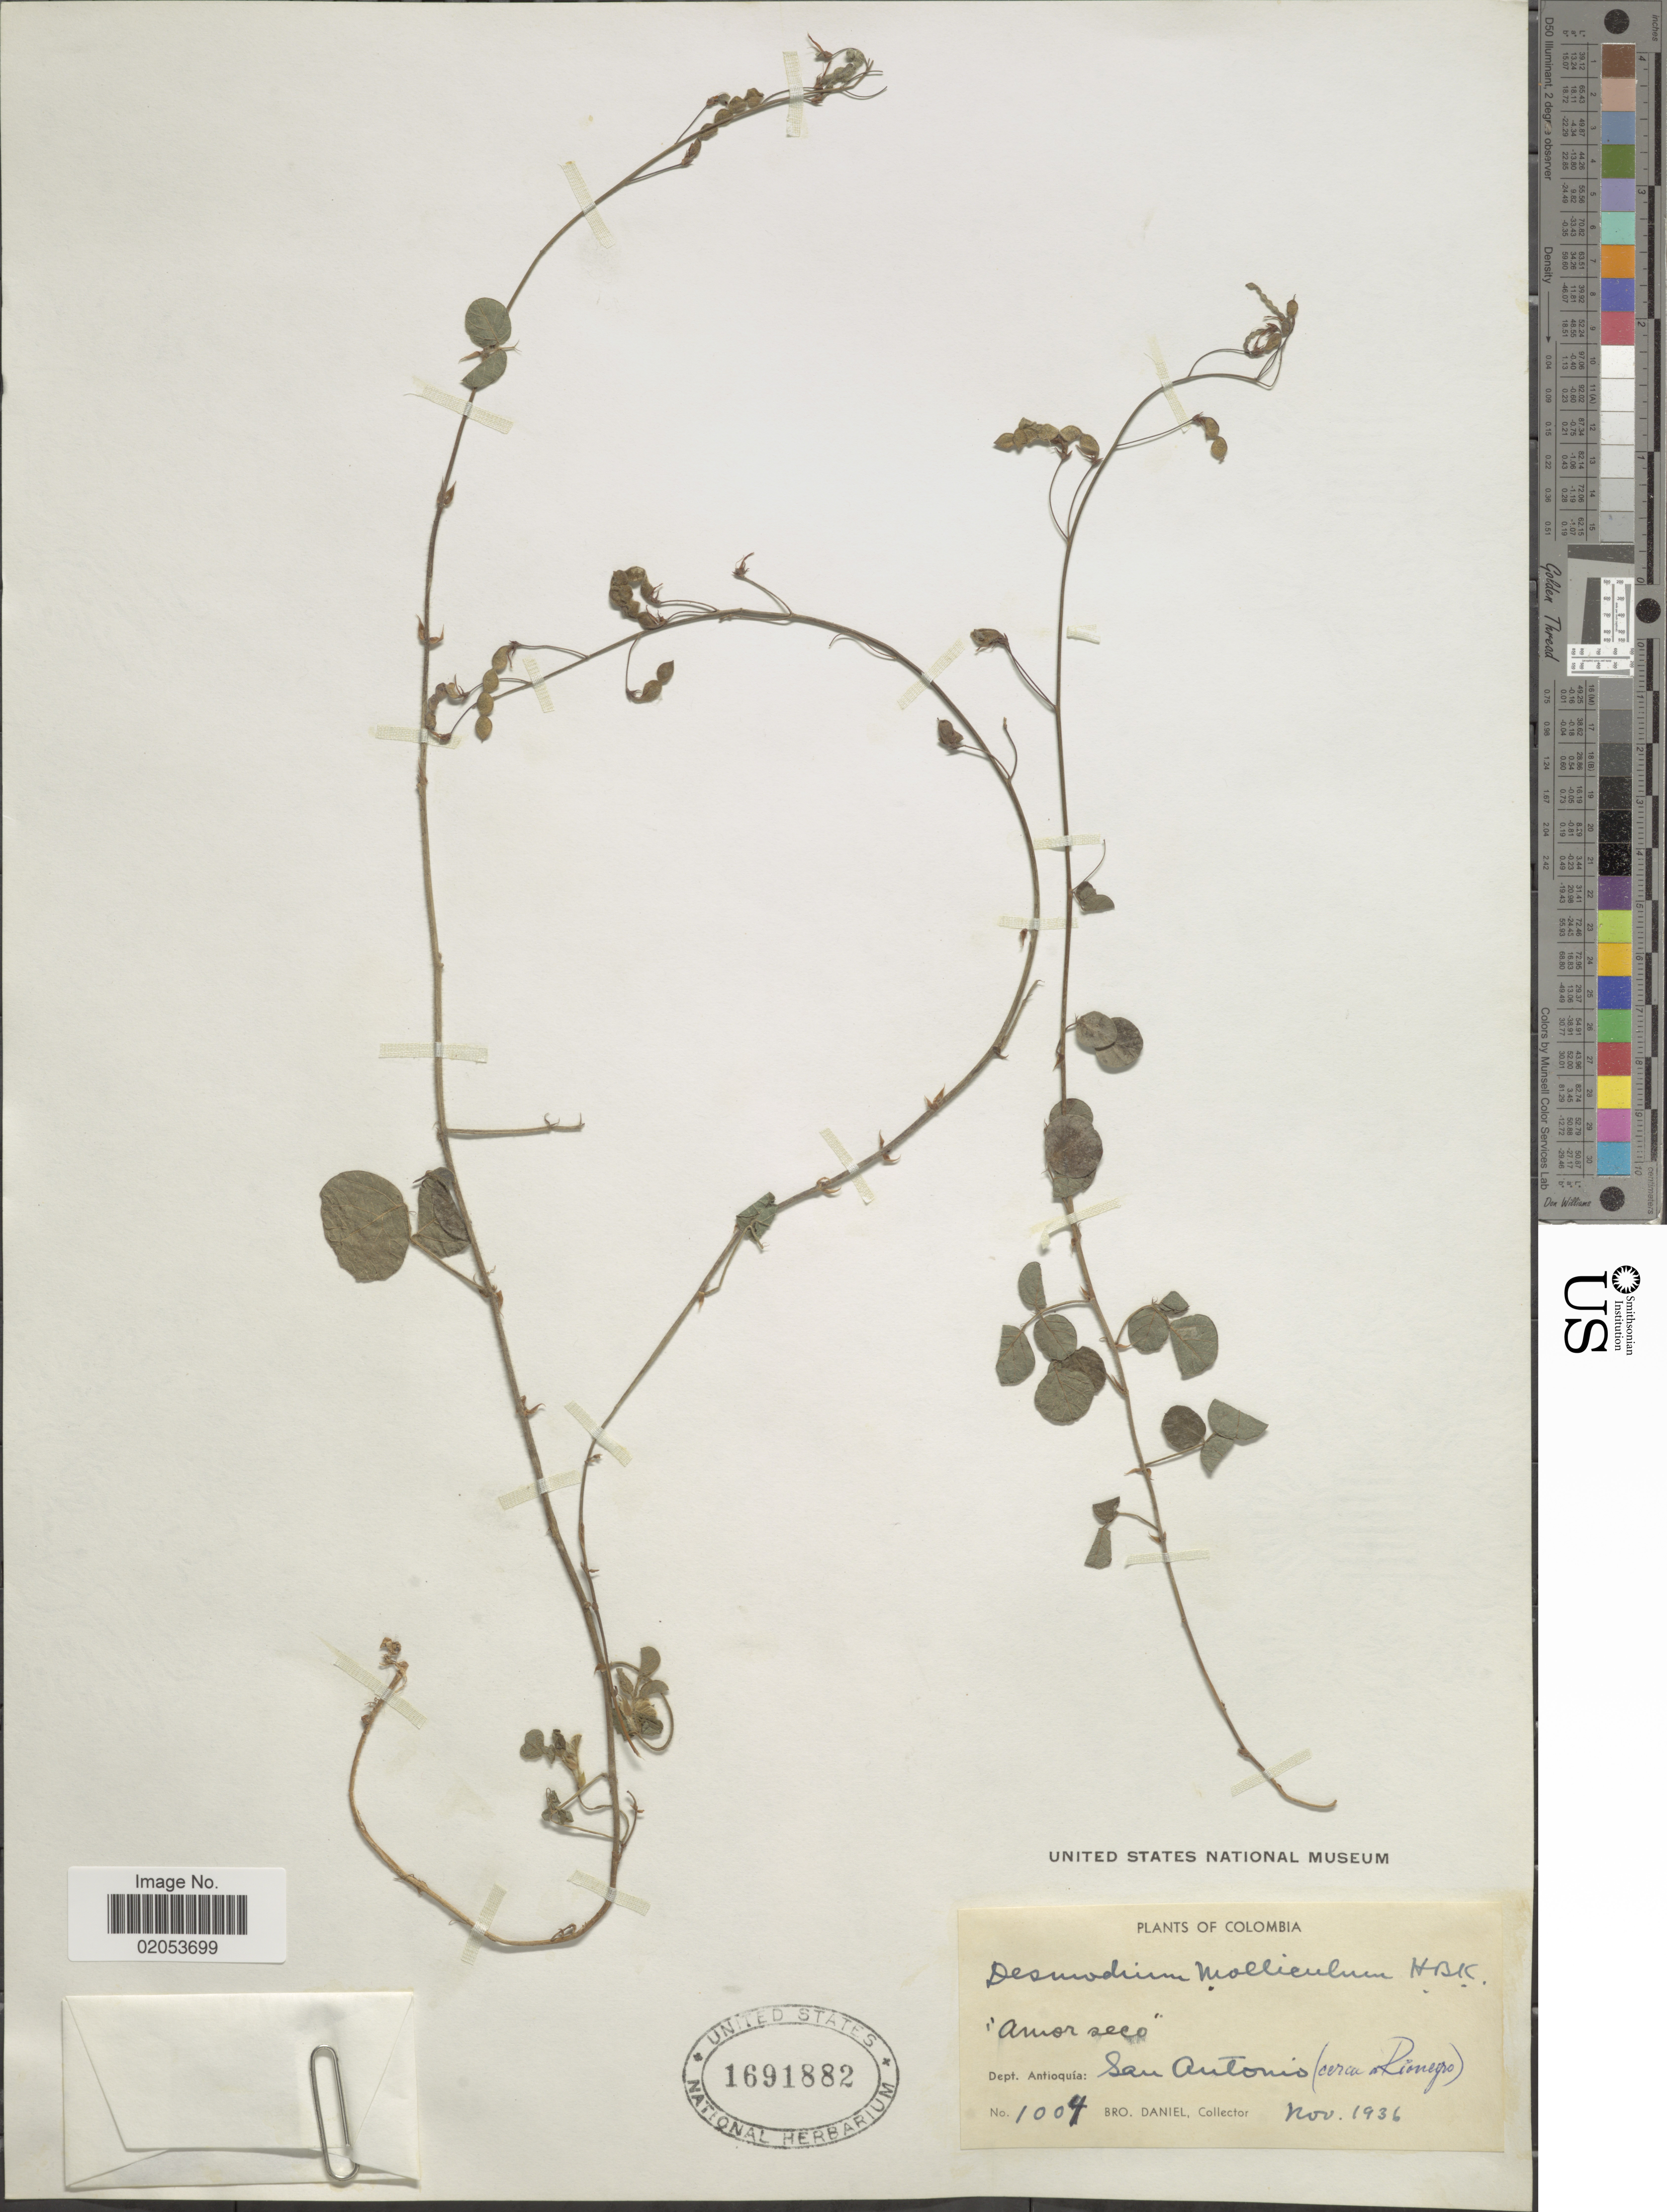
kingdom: Plantae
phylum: Tracheophyta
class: Magnoliopsida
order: Fabales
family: Fabaceae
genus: Desmodium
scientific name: Desmodium molliculum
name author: (Kunth) DC.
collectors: Bro. Daniel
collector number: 1004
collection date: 1936-11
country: Colombia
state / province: Antioquia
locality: San Antonio (cerca Rionegro)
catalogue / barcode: US 1691882